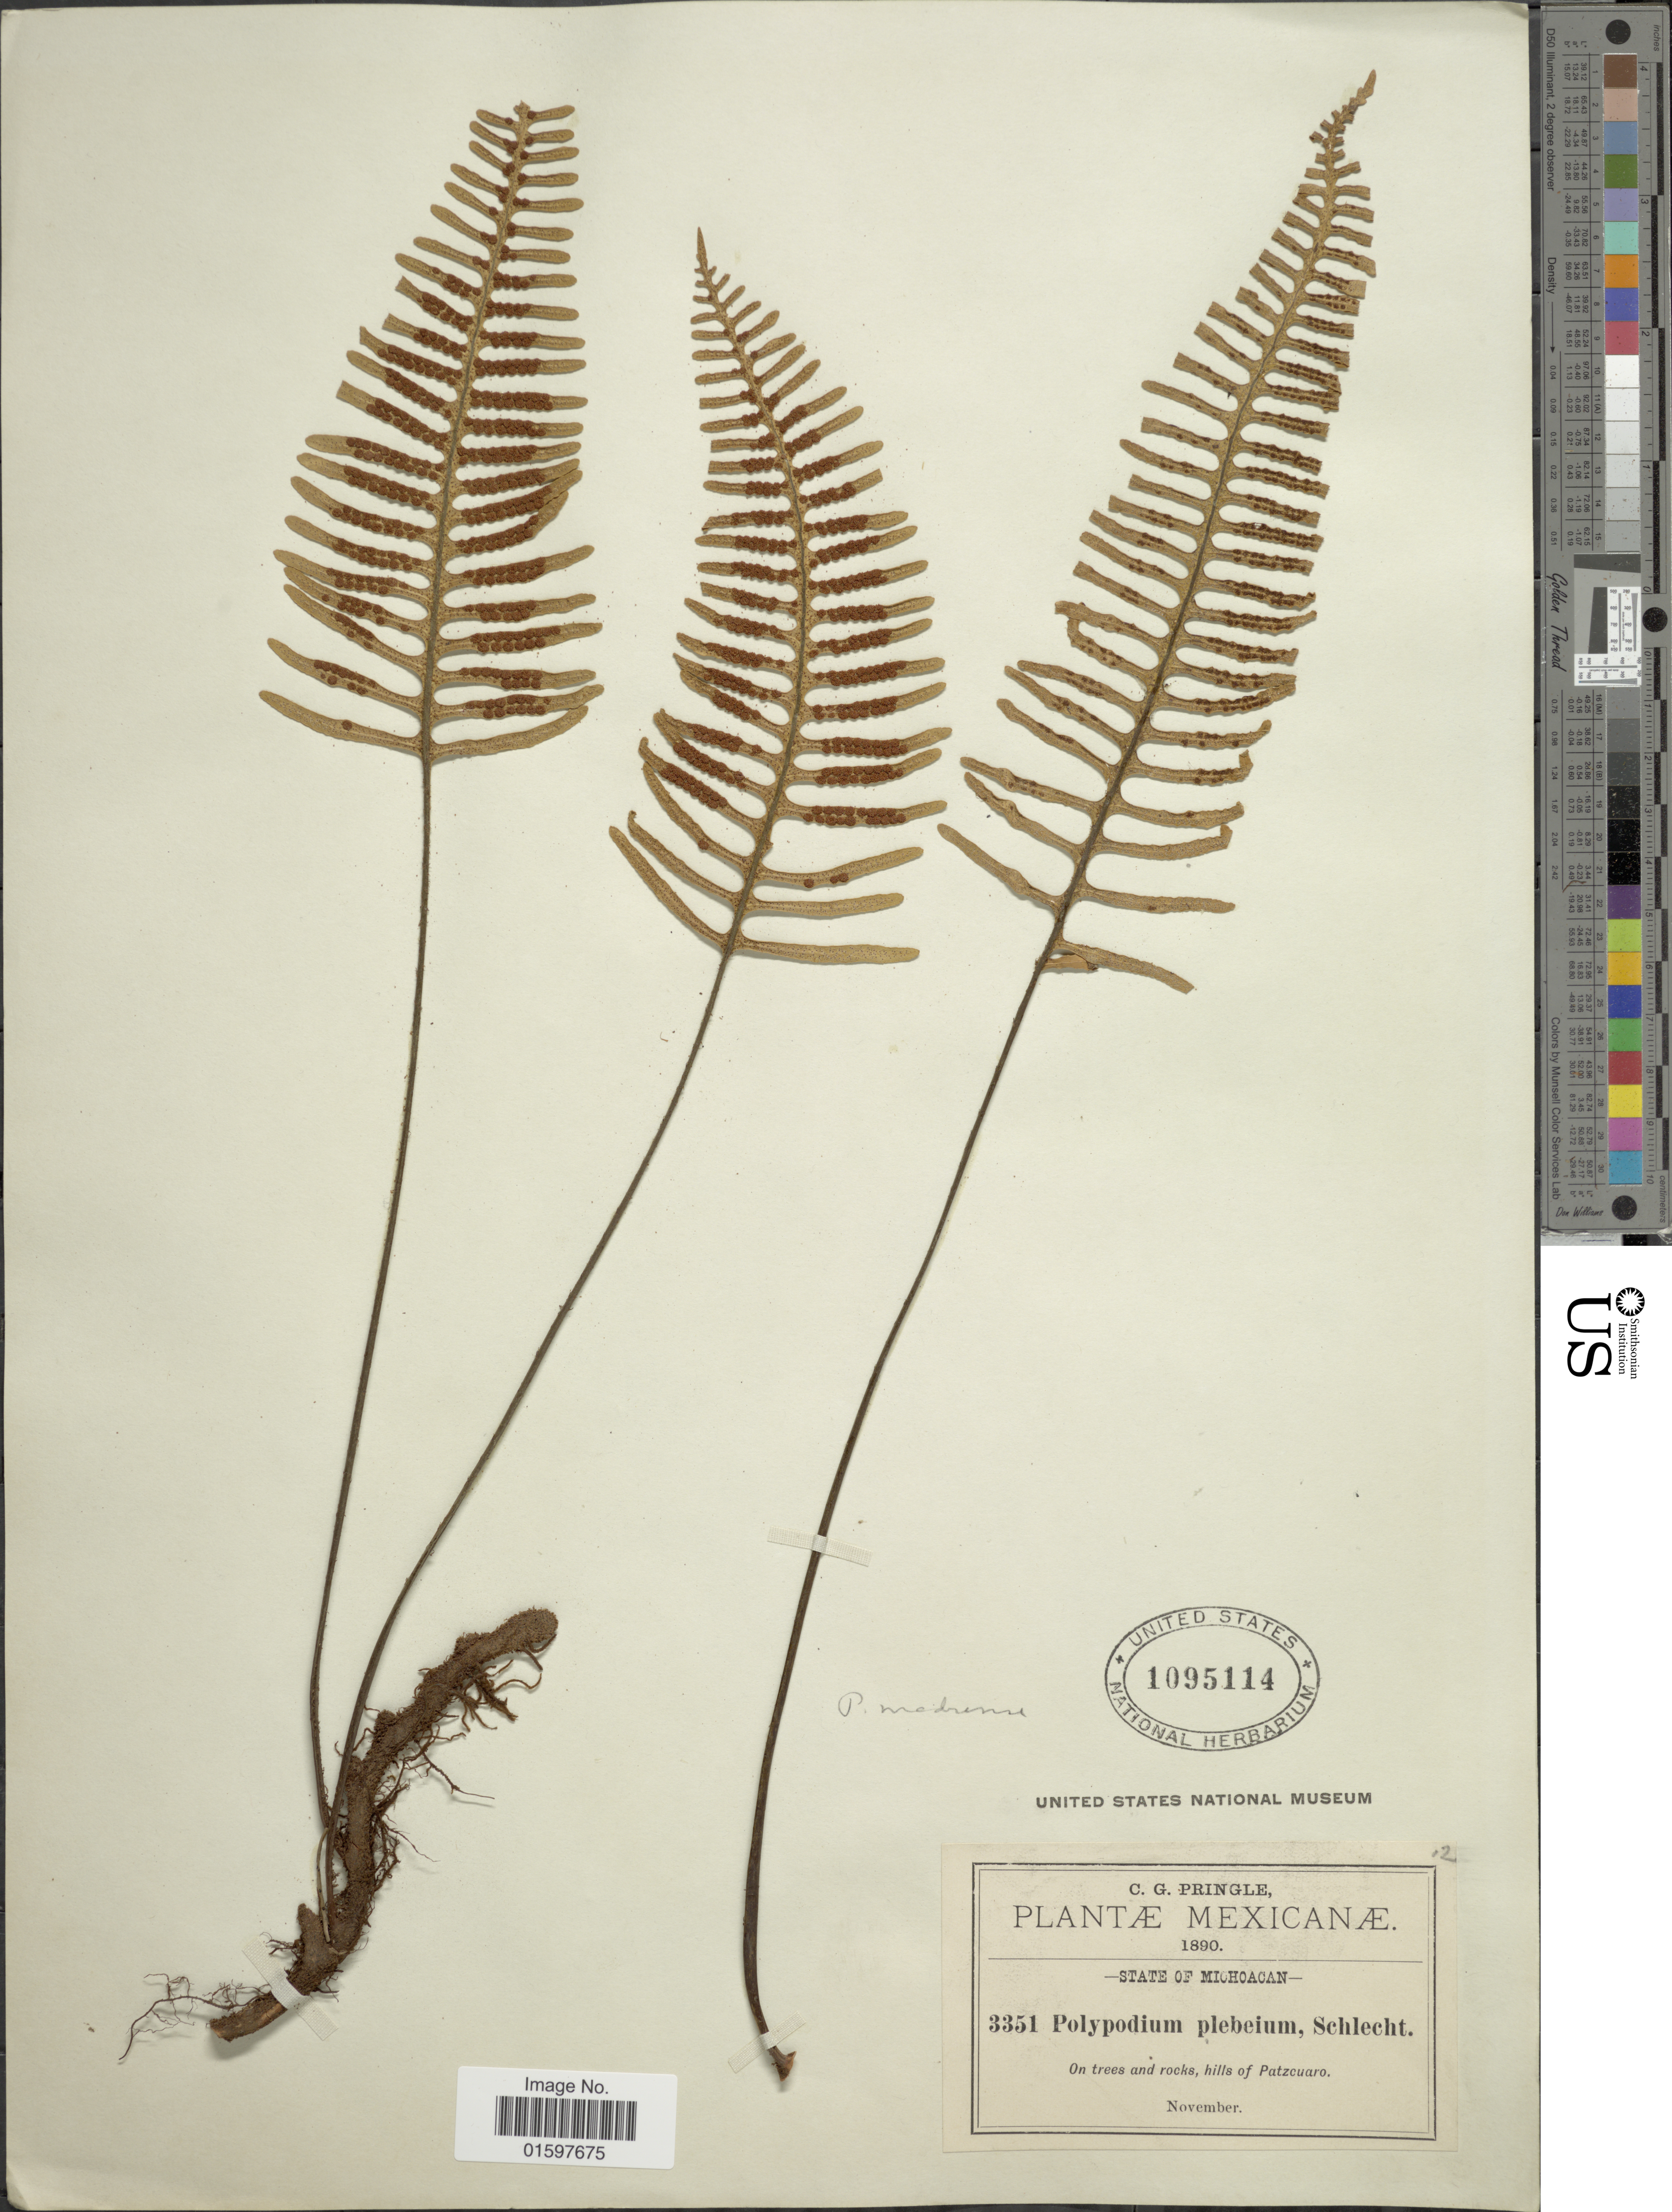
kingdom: Plantae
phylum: Tracheophyta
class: Polypodiopsida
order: Polypodiales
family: Polypodiaceae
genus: Pleopeltis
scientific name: Pleopeltis madrense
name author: (J. Sm.) A.R. Sm. & Tejero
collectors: C. G. Pringle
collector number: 3351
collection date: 1890-11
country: Mexico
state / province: Michoacán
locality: Hills of Patzcuaro.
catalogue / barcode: US 1095114